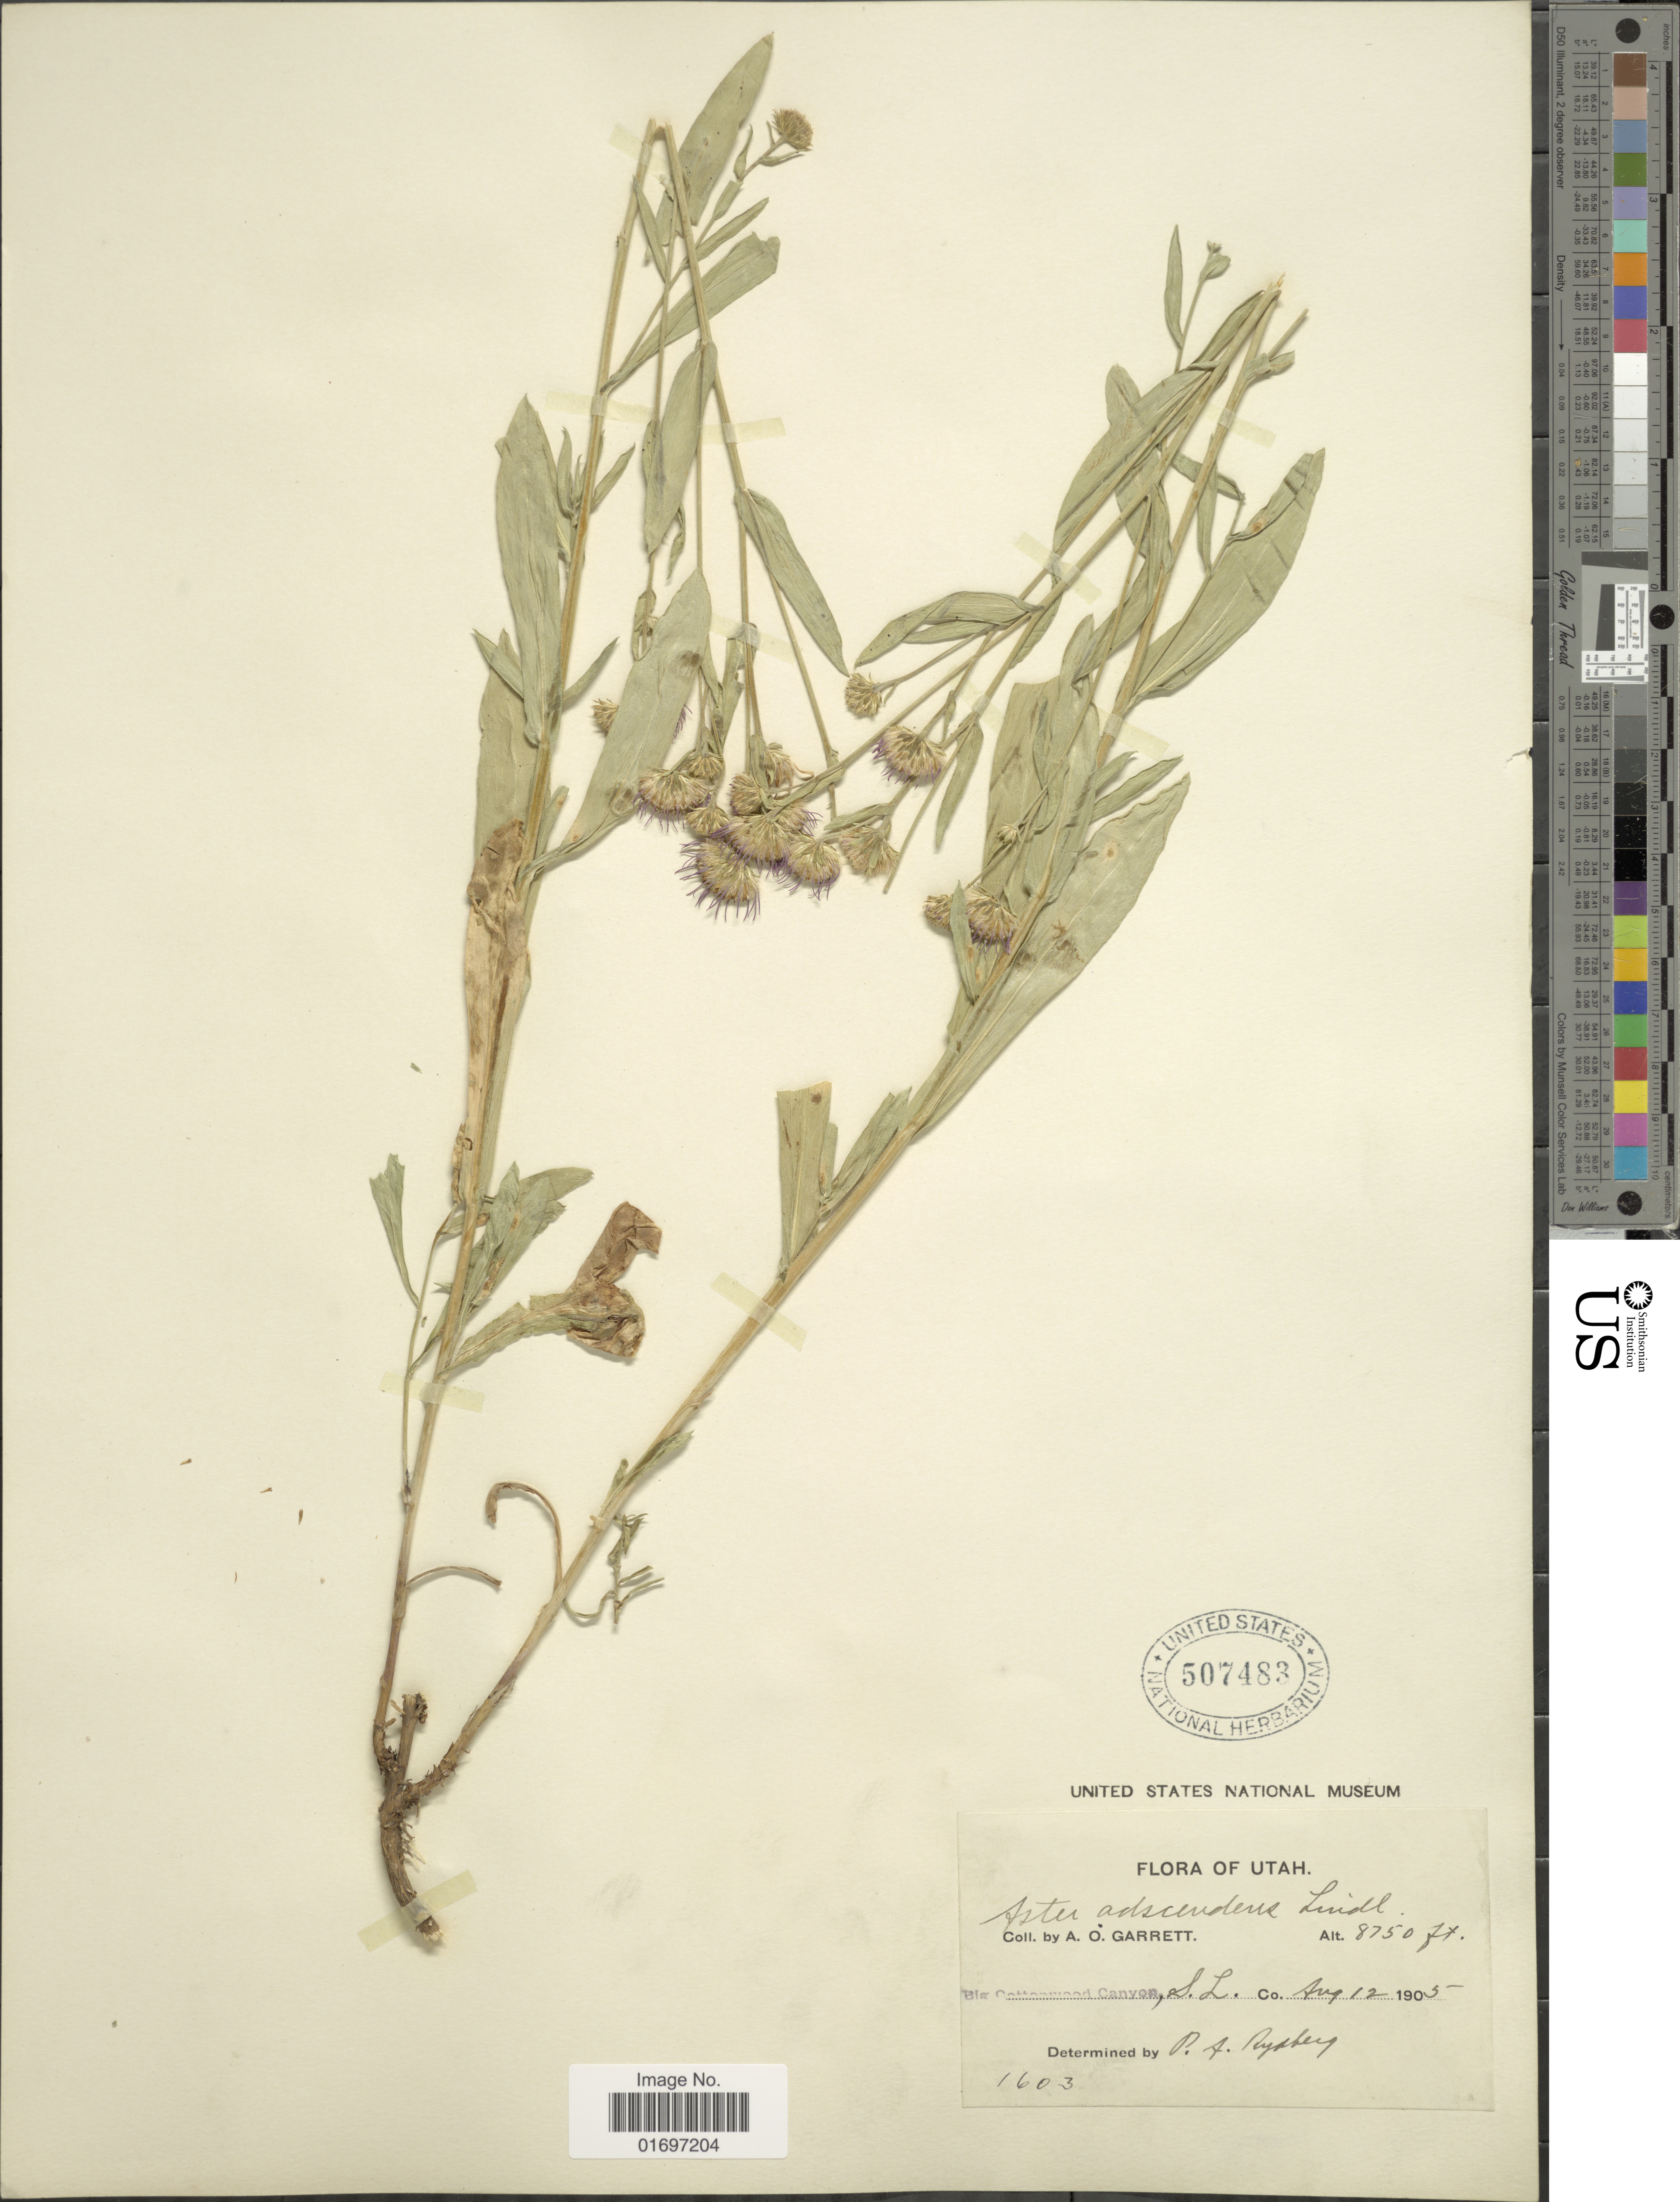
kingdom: Plantae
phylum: Tracheophyta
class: Magnoliopsida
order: Asterales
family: Asteraceae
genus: Symphyotrichum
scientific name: Symphyotrichum ascendens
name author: (Lindl.) G.L. Nesom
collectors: A. O. Garrett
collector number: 1603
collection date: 1905-08-12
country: United States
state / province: Utah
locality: Utah. Big Cottonwood Canyon, S.L. Co.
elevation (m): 2667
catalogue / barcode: US 507483